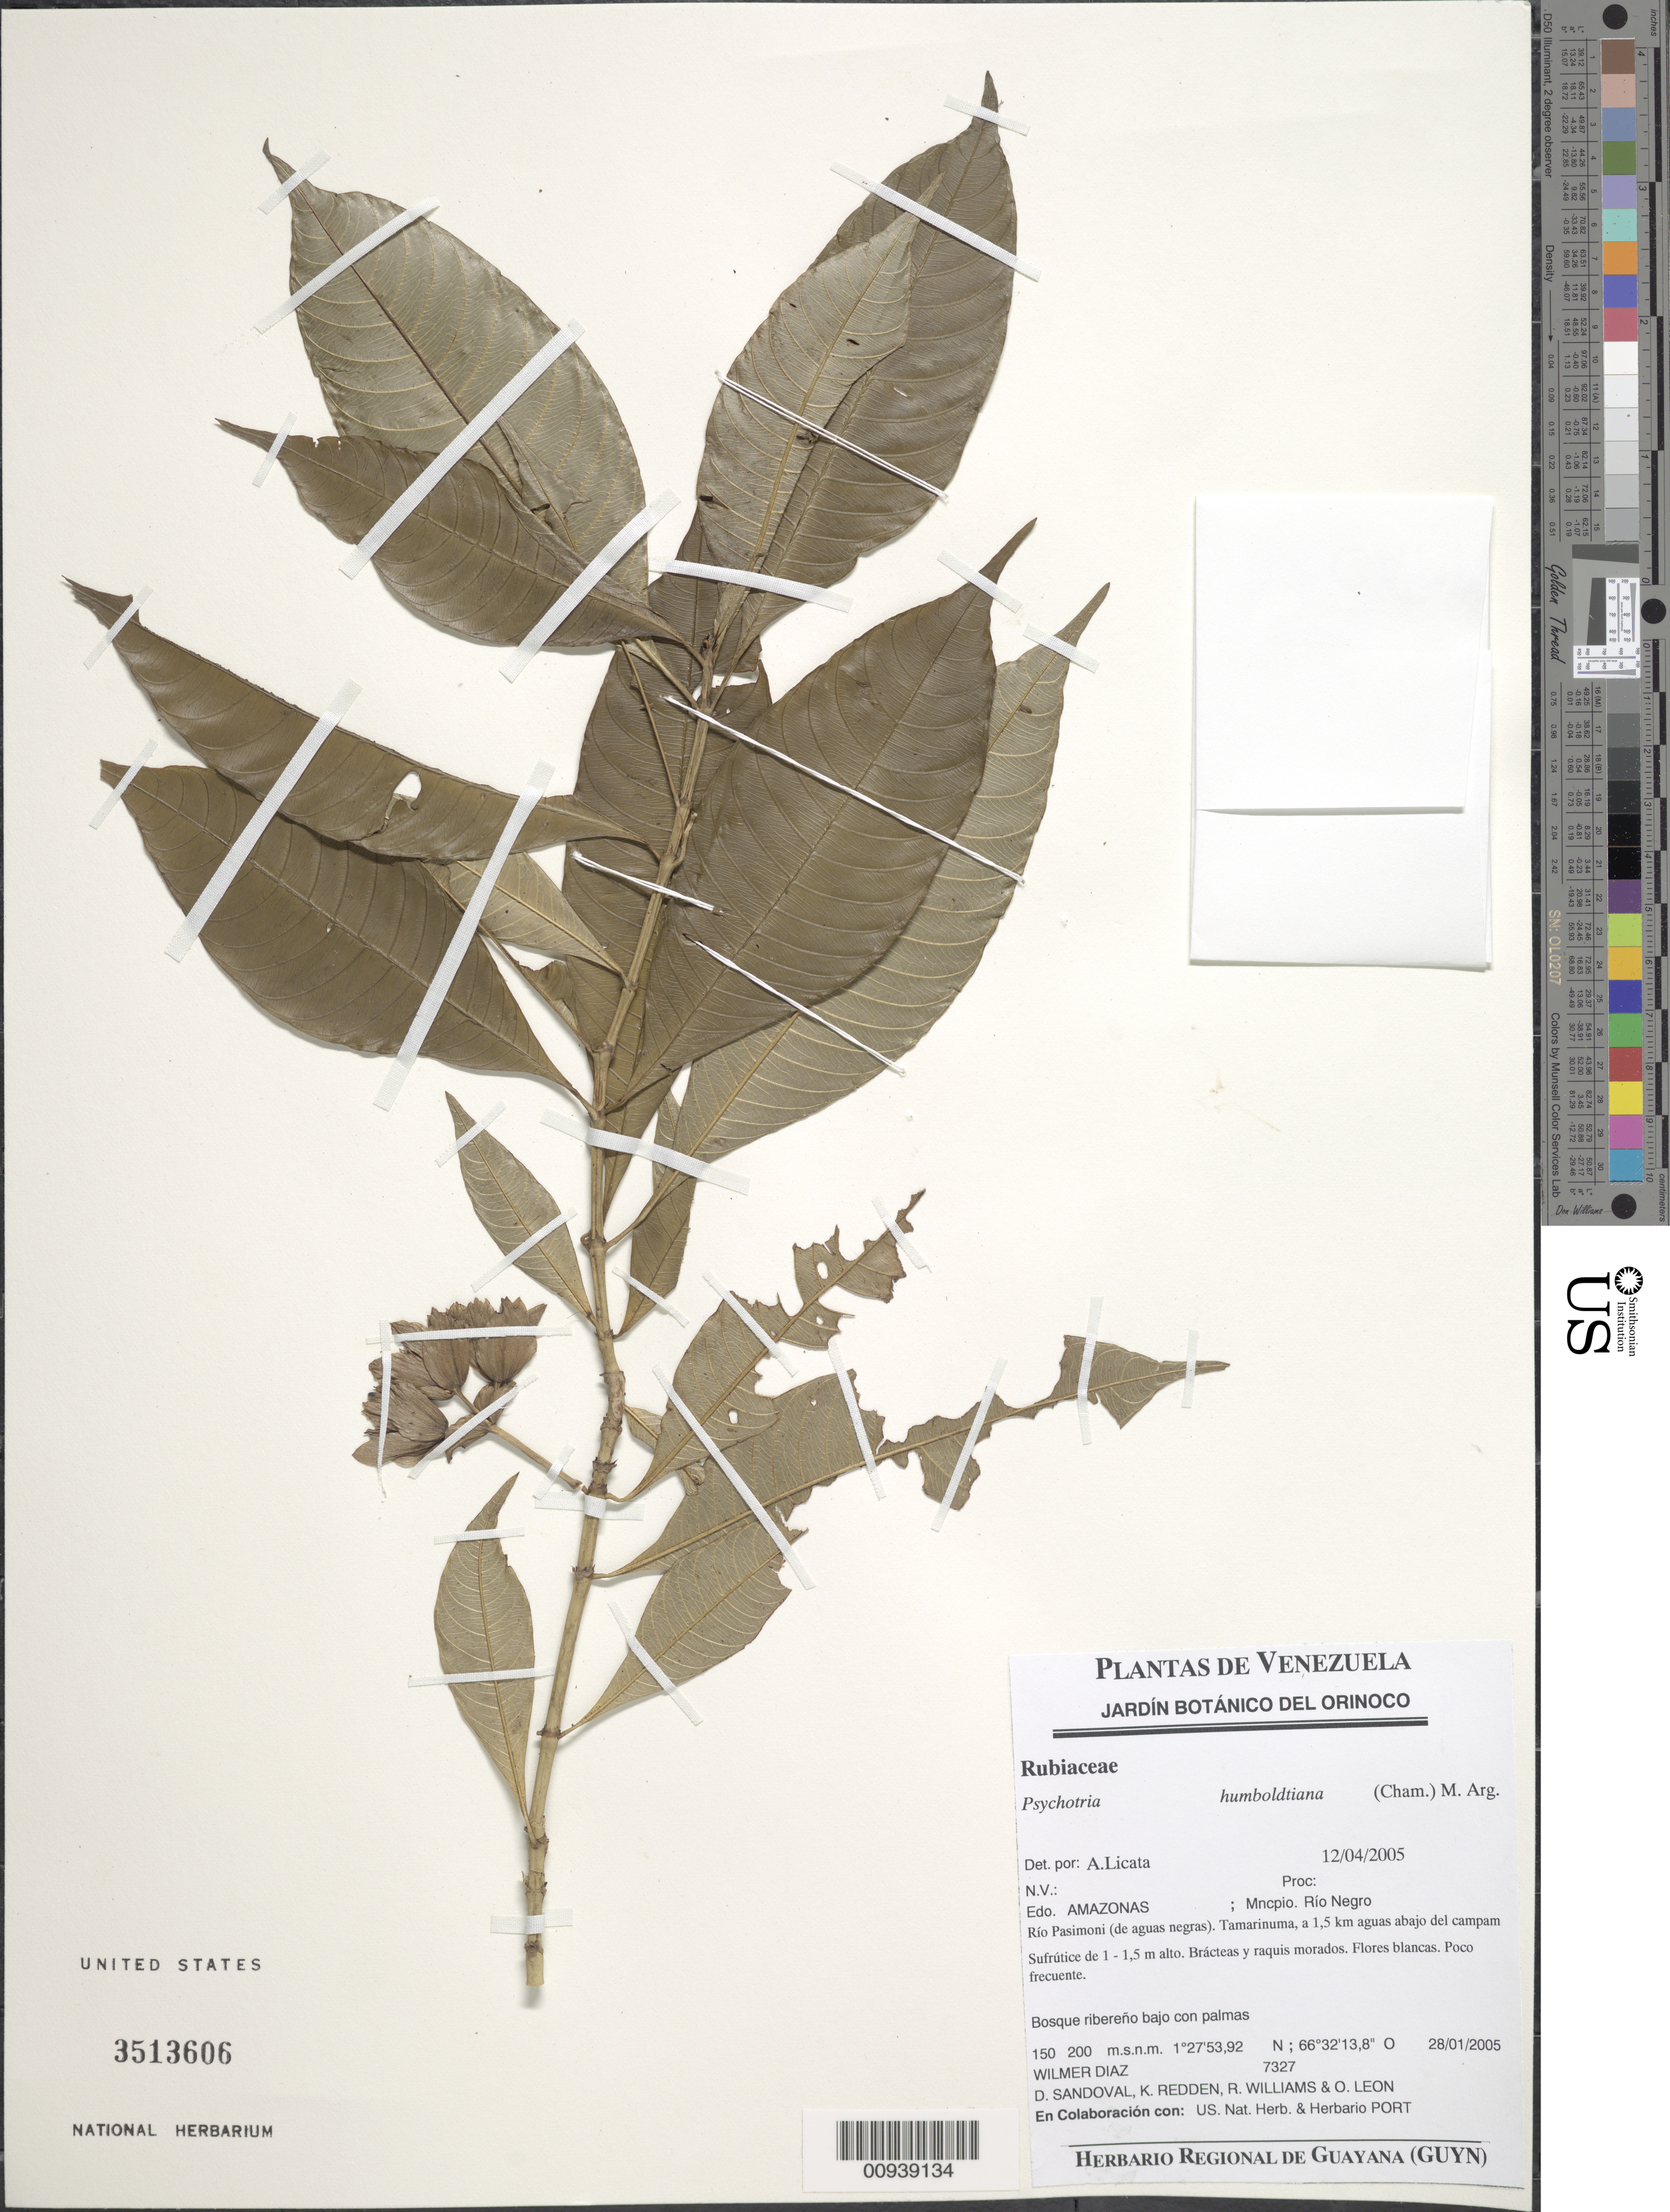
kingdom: Plantae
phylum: Tracheophyta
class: Magnoliopsida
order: Gentianales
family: Rubiaceae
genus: Psychotria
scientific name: Psychotria humboldtiana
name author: (Cham.) Müll. Arg.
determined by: Licata, A., (PORT), Univ. Nac. Exp. de los Llanos Ezequiel Zamora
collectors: W. Díaz P., D. Sandoval, K. M. Redden, R. Williams & O. León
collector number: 7327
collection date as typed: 28-Jan-05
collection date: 2005-01-28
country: Venezuela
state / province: Amazonas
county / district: Río Negro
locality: Río Pasimoni, Tamarinuma, a 1.5 aguas abajo del campamento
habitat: Bosque ribereno bajo con palmas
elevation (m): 150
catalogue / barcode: US 3513606